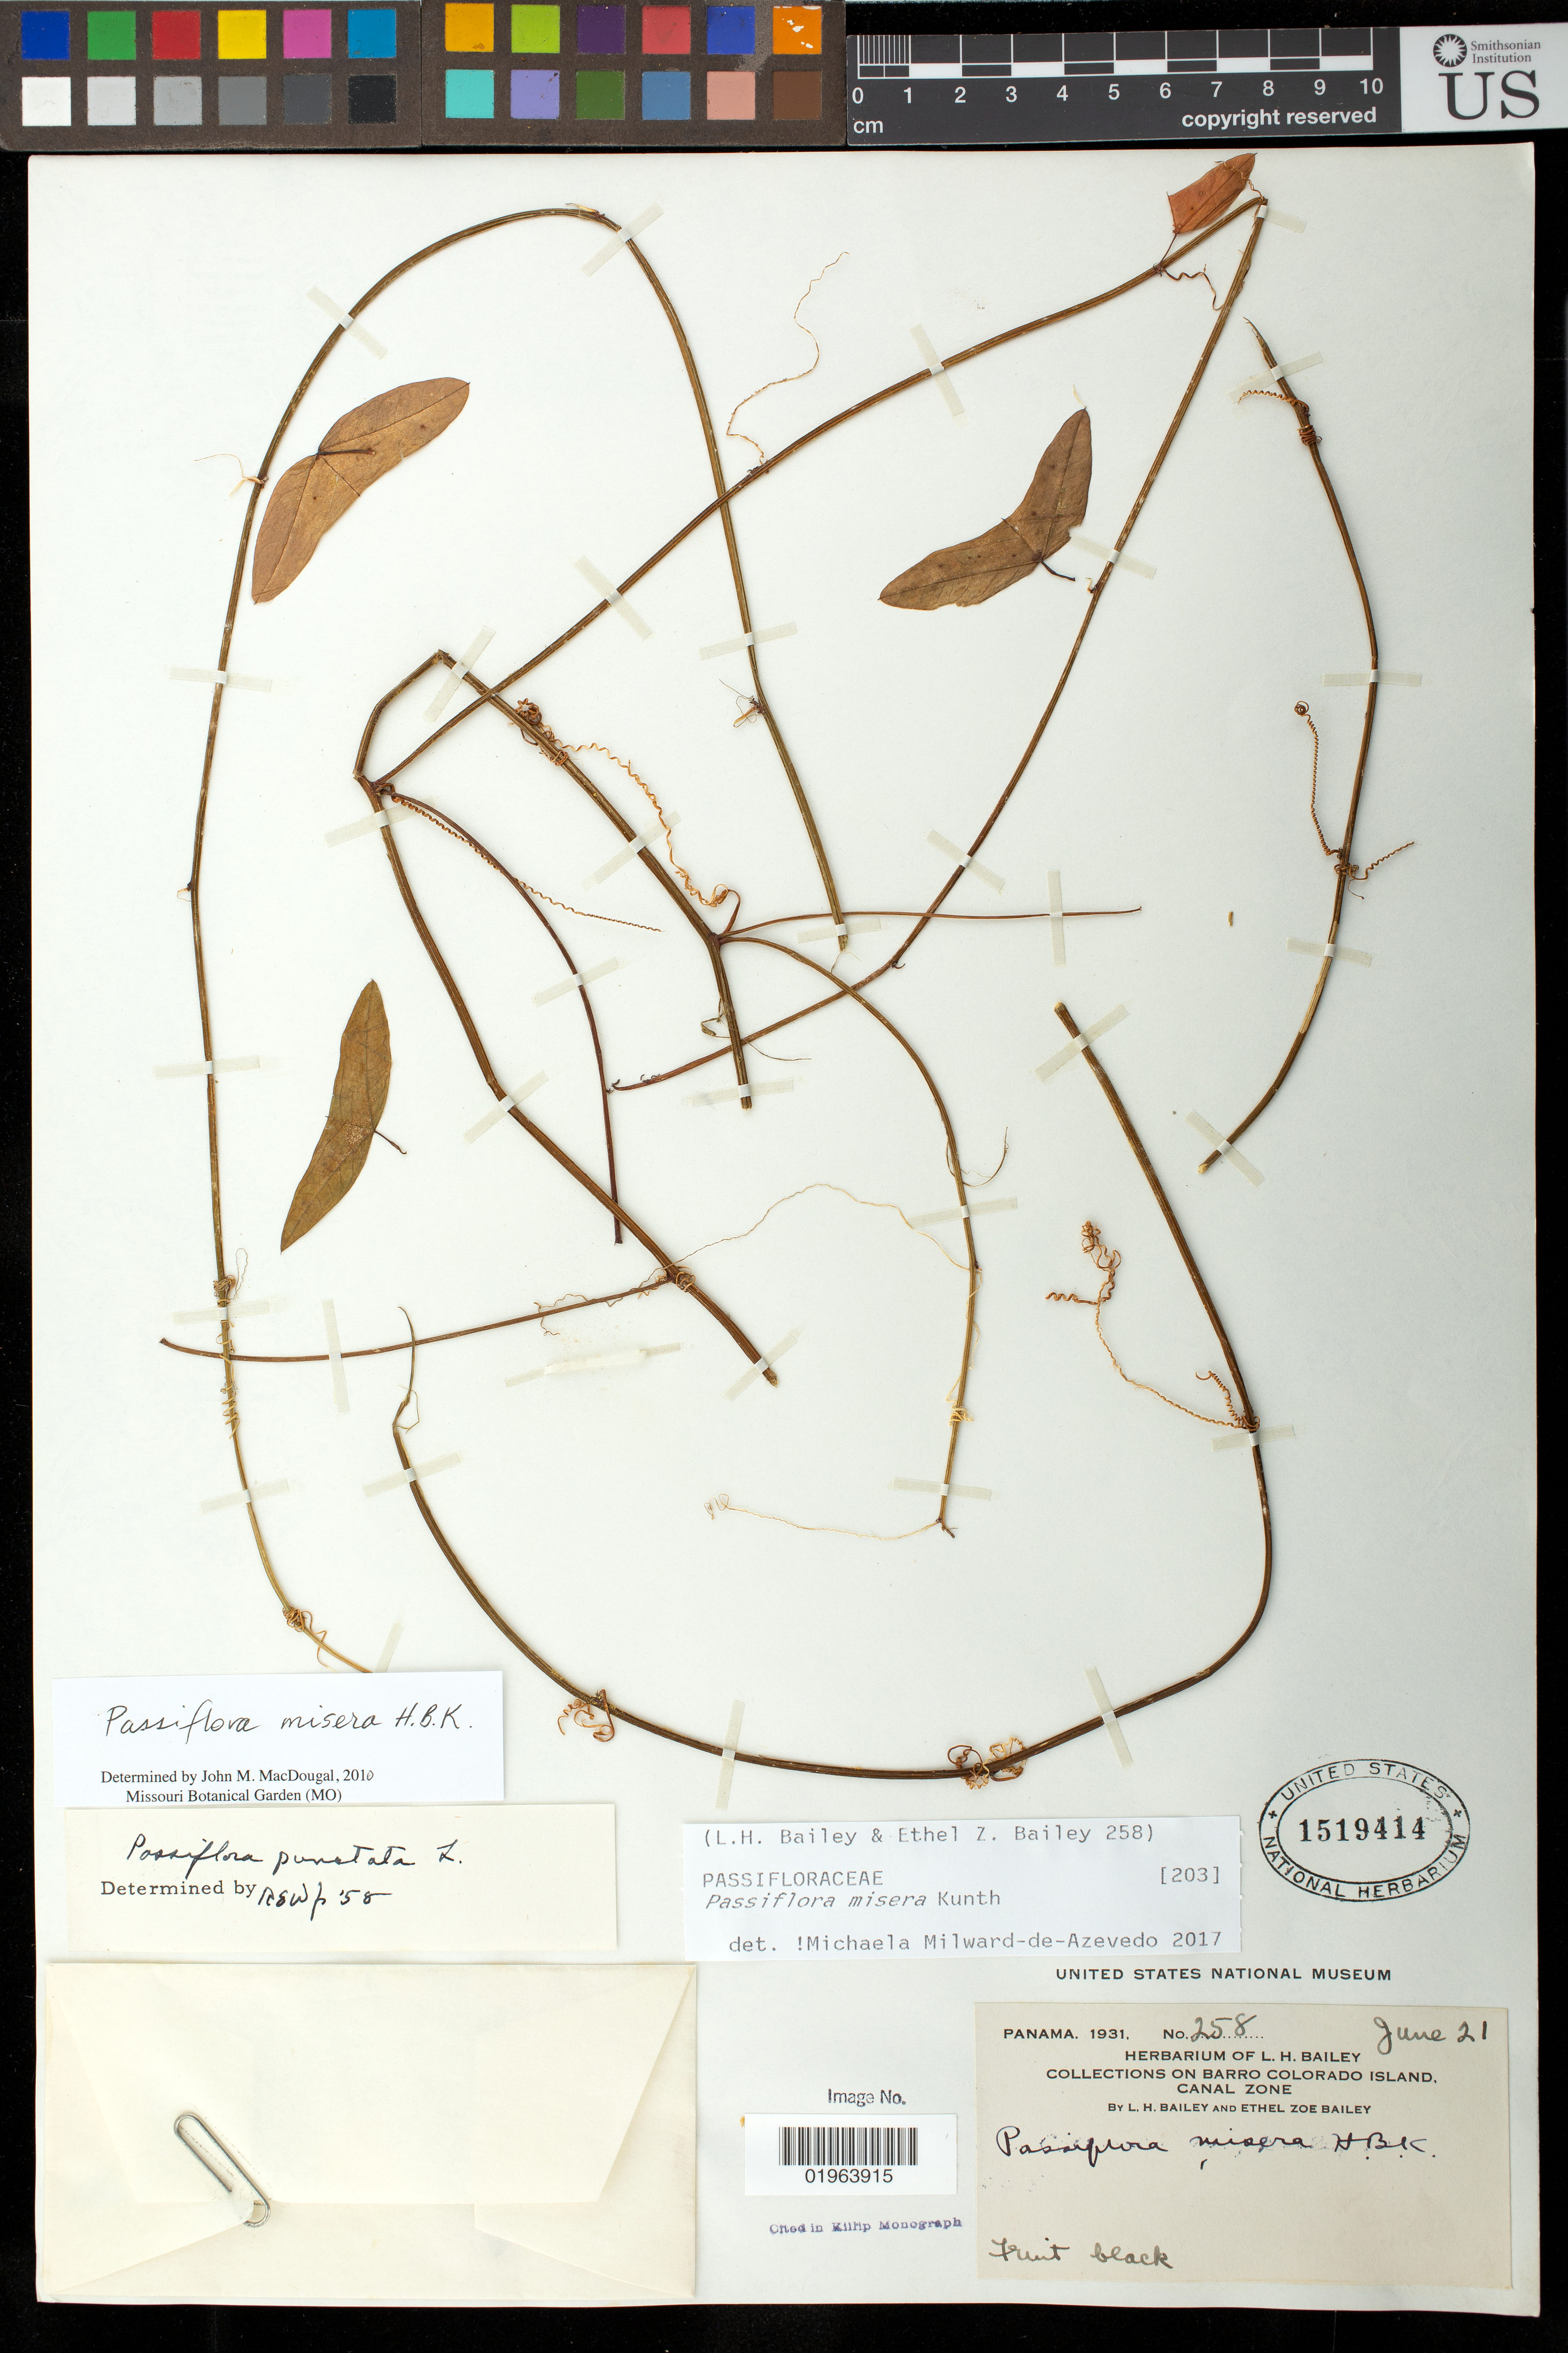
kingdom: Plantae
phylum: Tracheophyta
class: Magnoliopsida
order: Malpighiales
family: Passifloraceae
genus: Passiflora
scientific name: Passiflora misera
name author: Kunth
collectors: L. H. Bailey & E. Z. Bailey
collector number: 258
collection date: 1931-06-21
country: Panama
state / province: Panamá Oeste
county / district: Canal Zone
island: Barro Colorado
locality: On Barro Colorado Island, Canal Zone. Along shore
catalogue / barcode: US 1519414